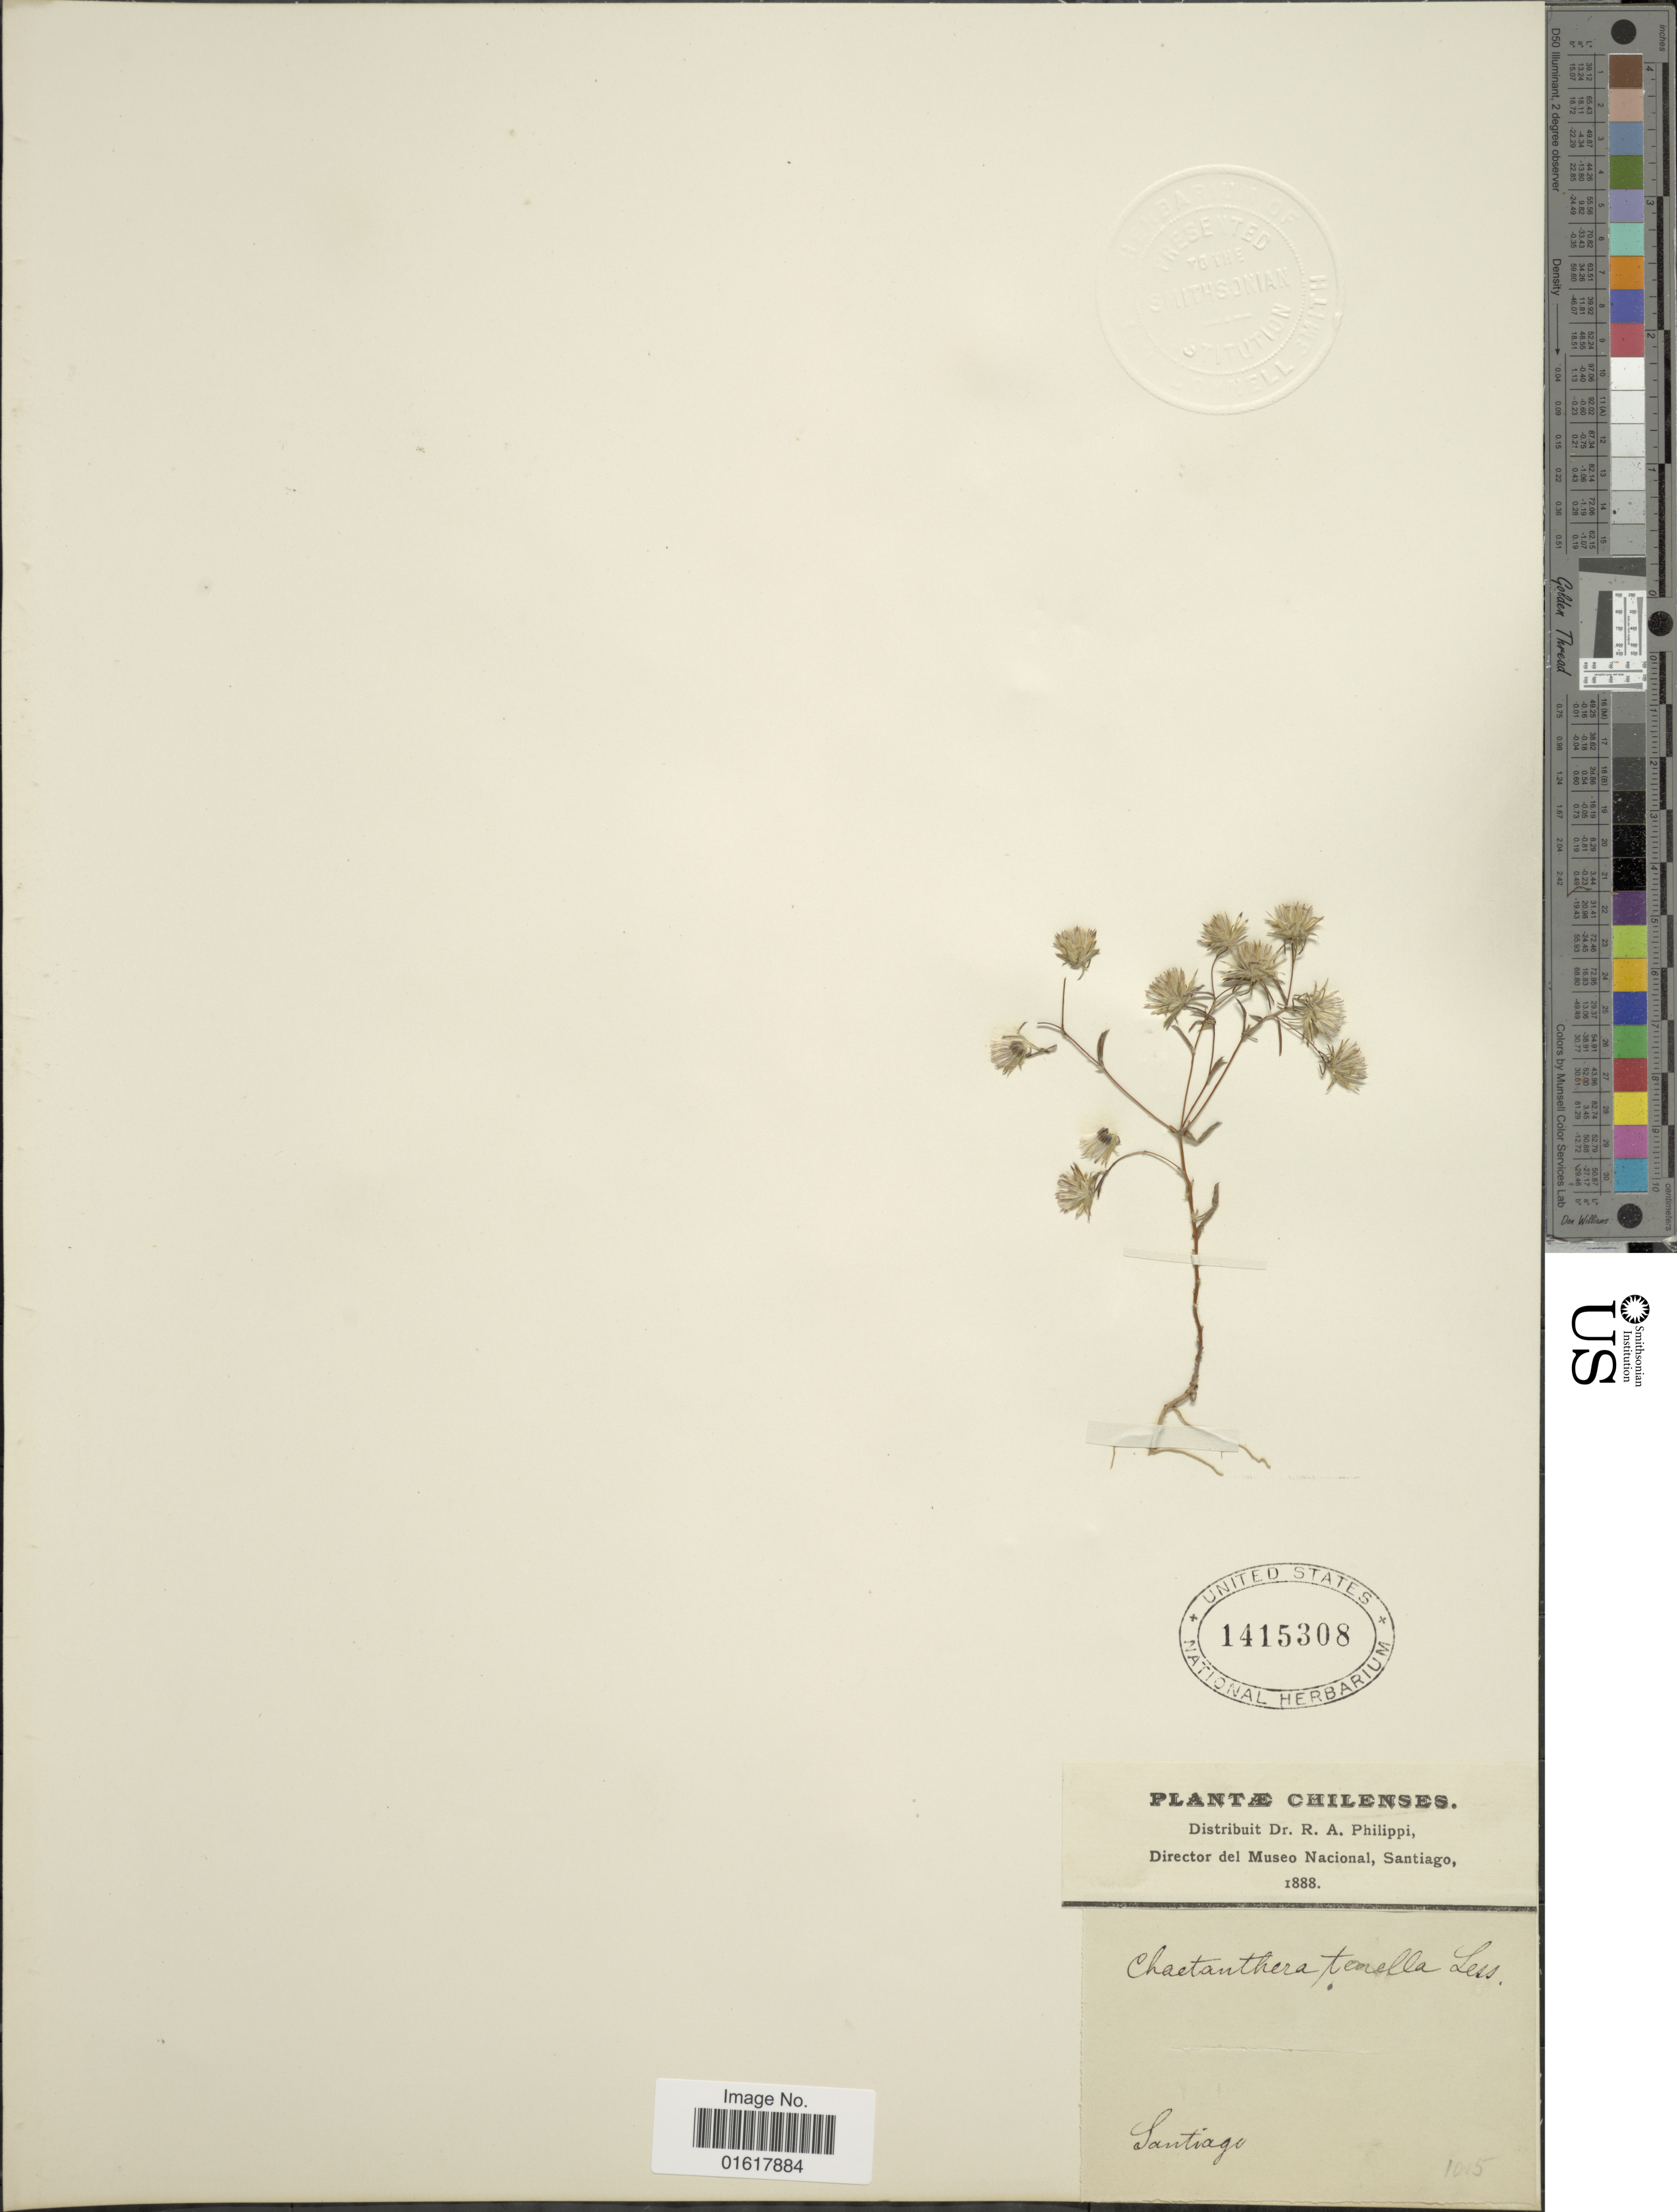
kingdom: Plantae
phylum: Tracheophyta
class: Magnoliopsida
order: Asterales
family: Asteraceae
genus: Chaetanthera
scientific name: Chaetanthera tenella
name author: Less.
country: Chile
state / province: Región Metropolitana (RM)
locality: Santiago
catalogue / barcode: US 1415308